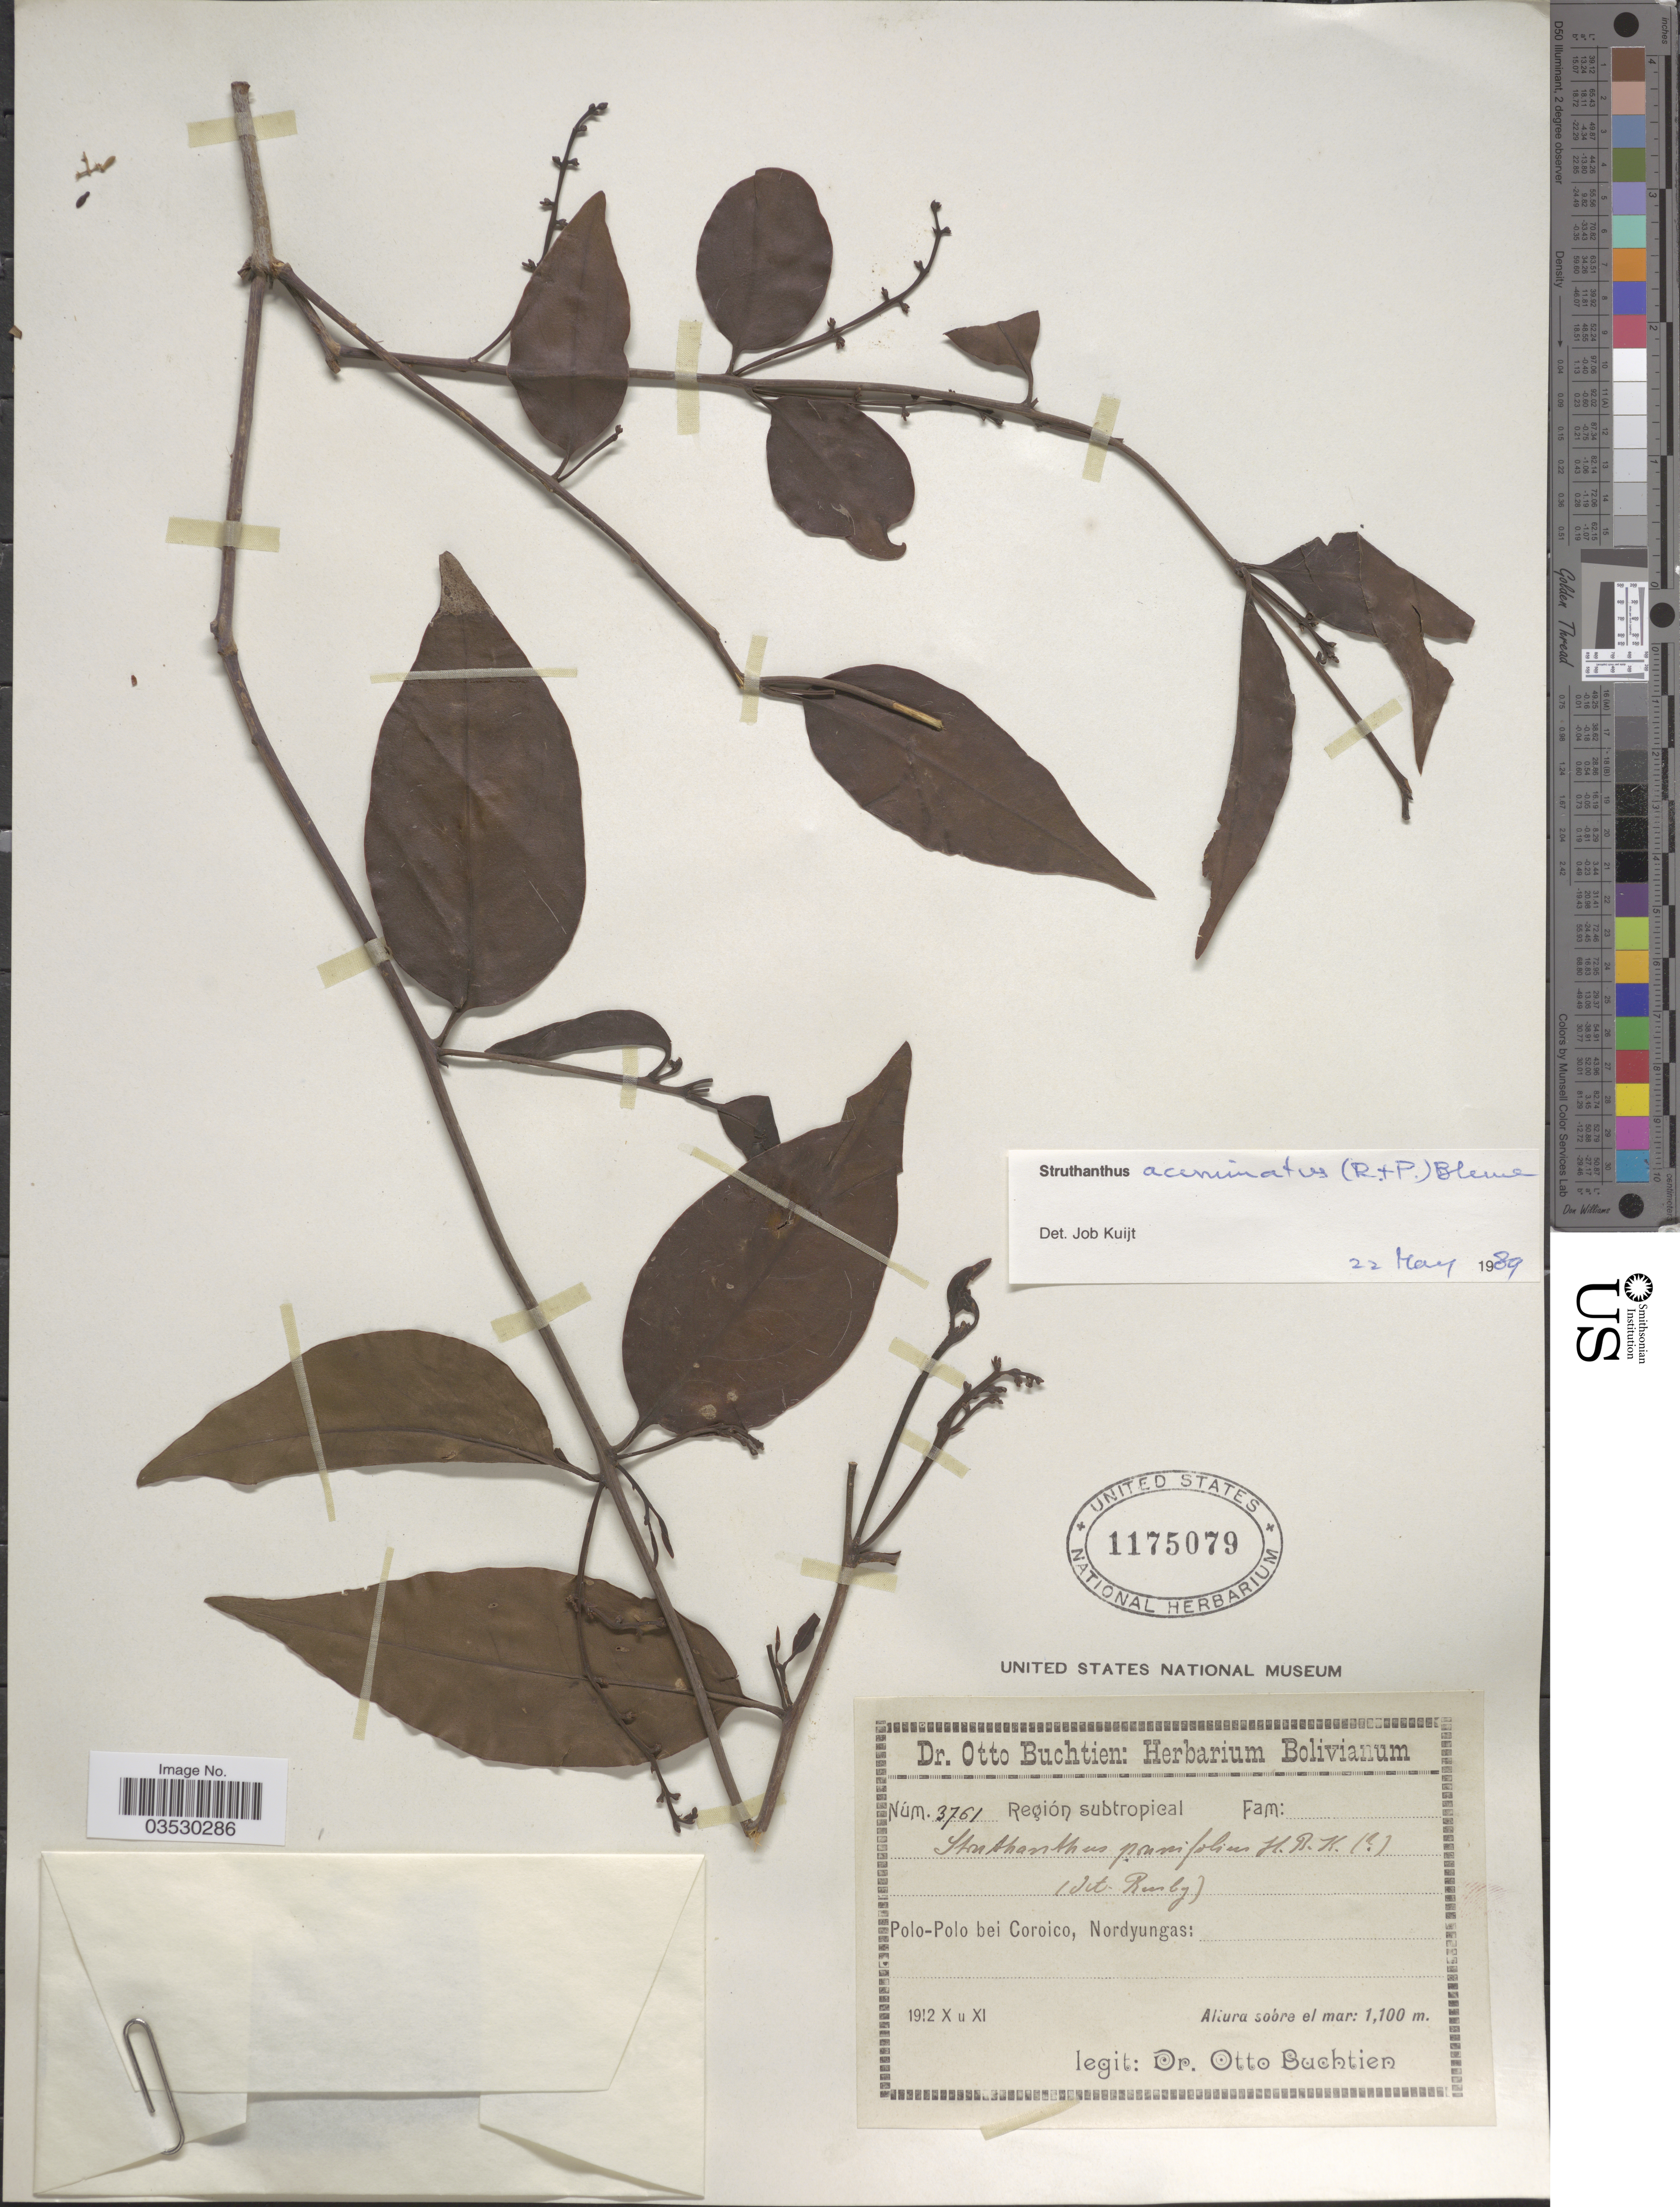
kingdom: Plantae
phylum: Tracheophyta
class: Magnoliopsida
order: Santalales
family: Loranthaceae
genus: Struthanthus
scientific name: Struthanthus acuminatus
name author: (Ruiz & Pav.) G. Don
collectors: O. Buchtien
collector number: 3761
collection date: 1912-10/1912-11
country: Bolivia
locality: Región subtropical. Polo-Polo bei Coroico, Nordyungas.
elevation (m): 1100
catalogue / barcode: US 1175079